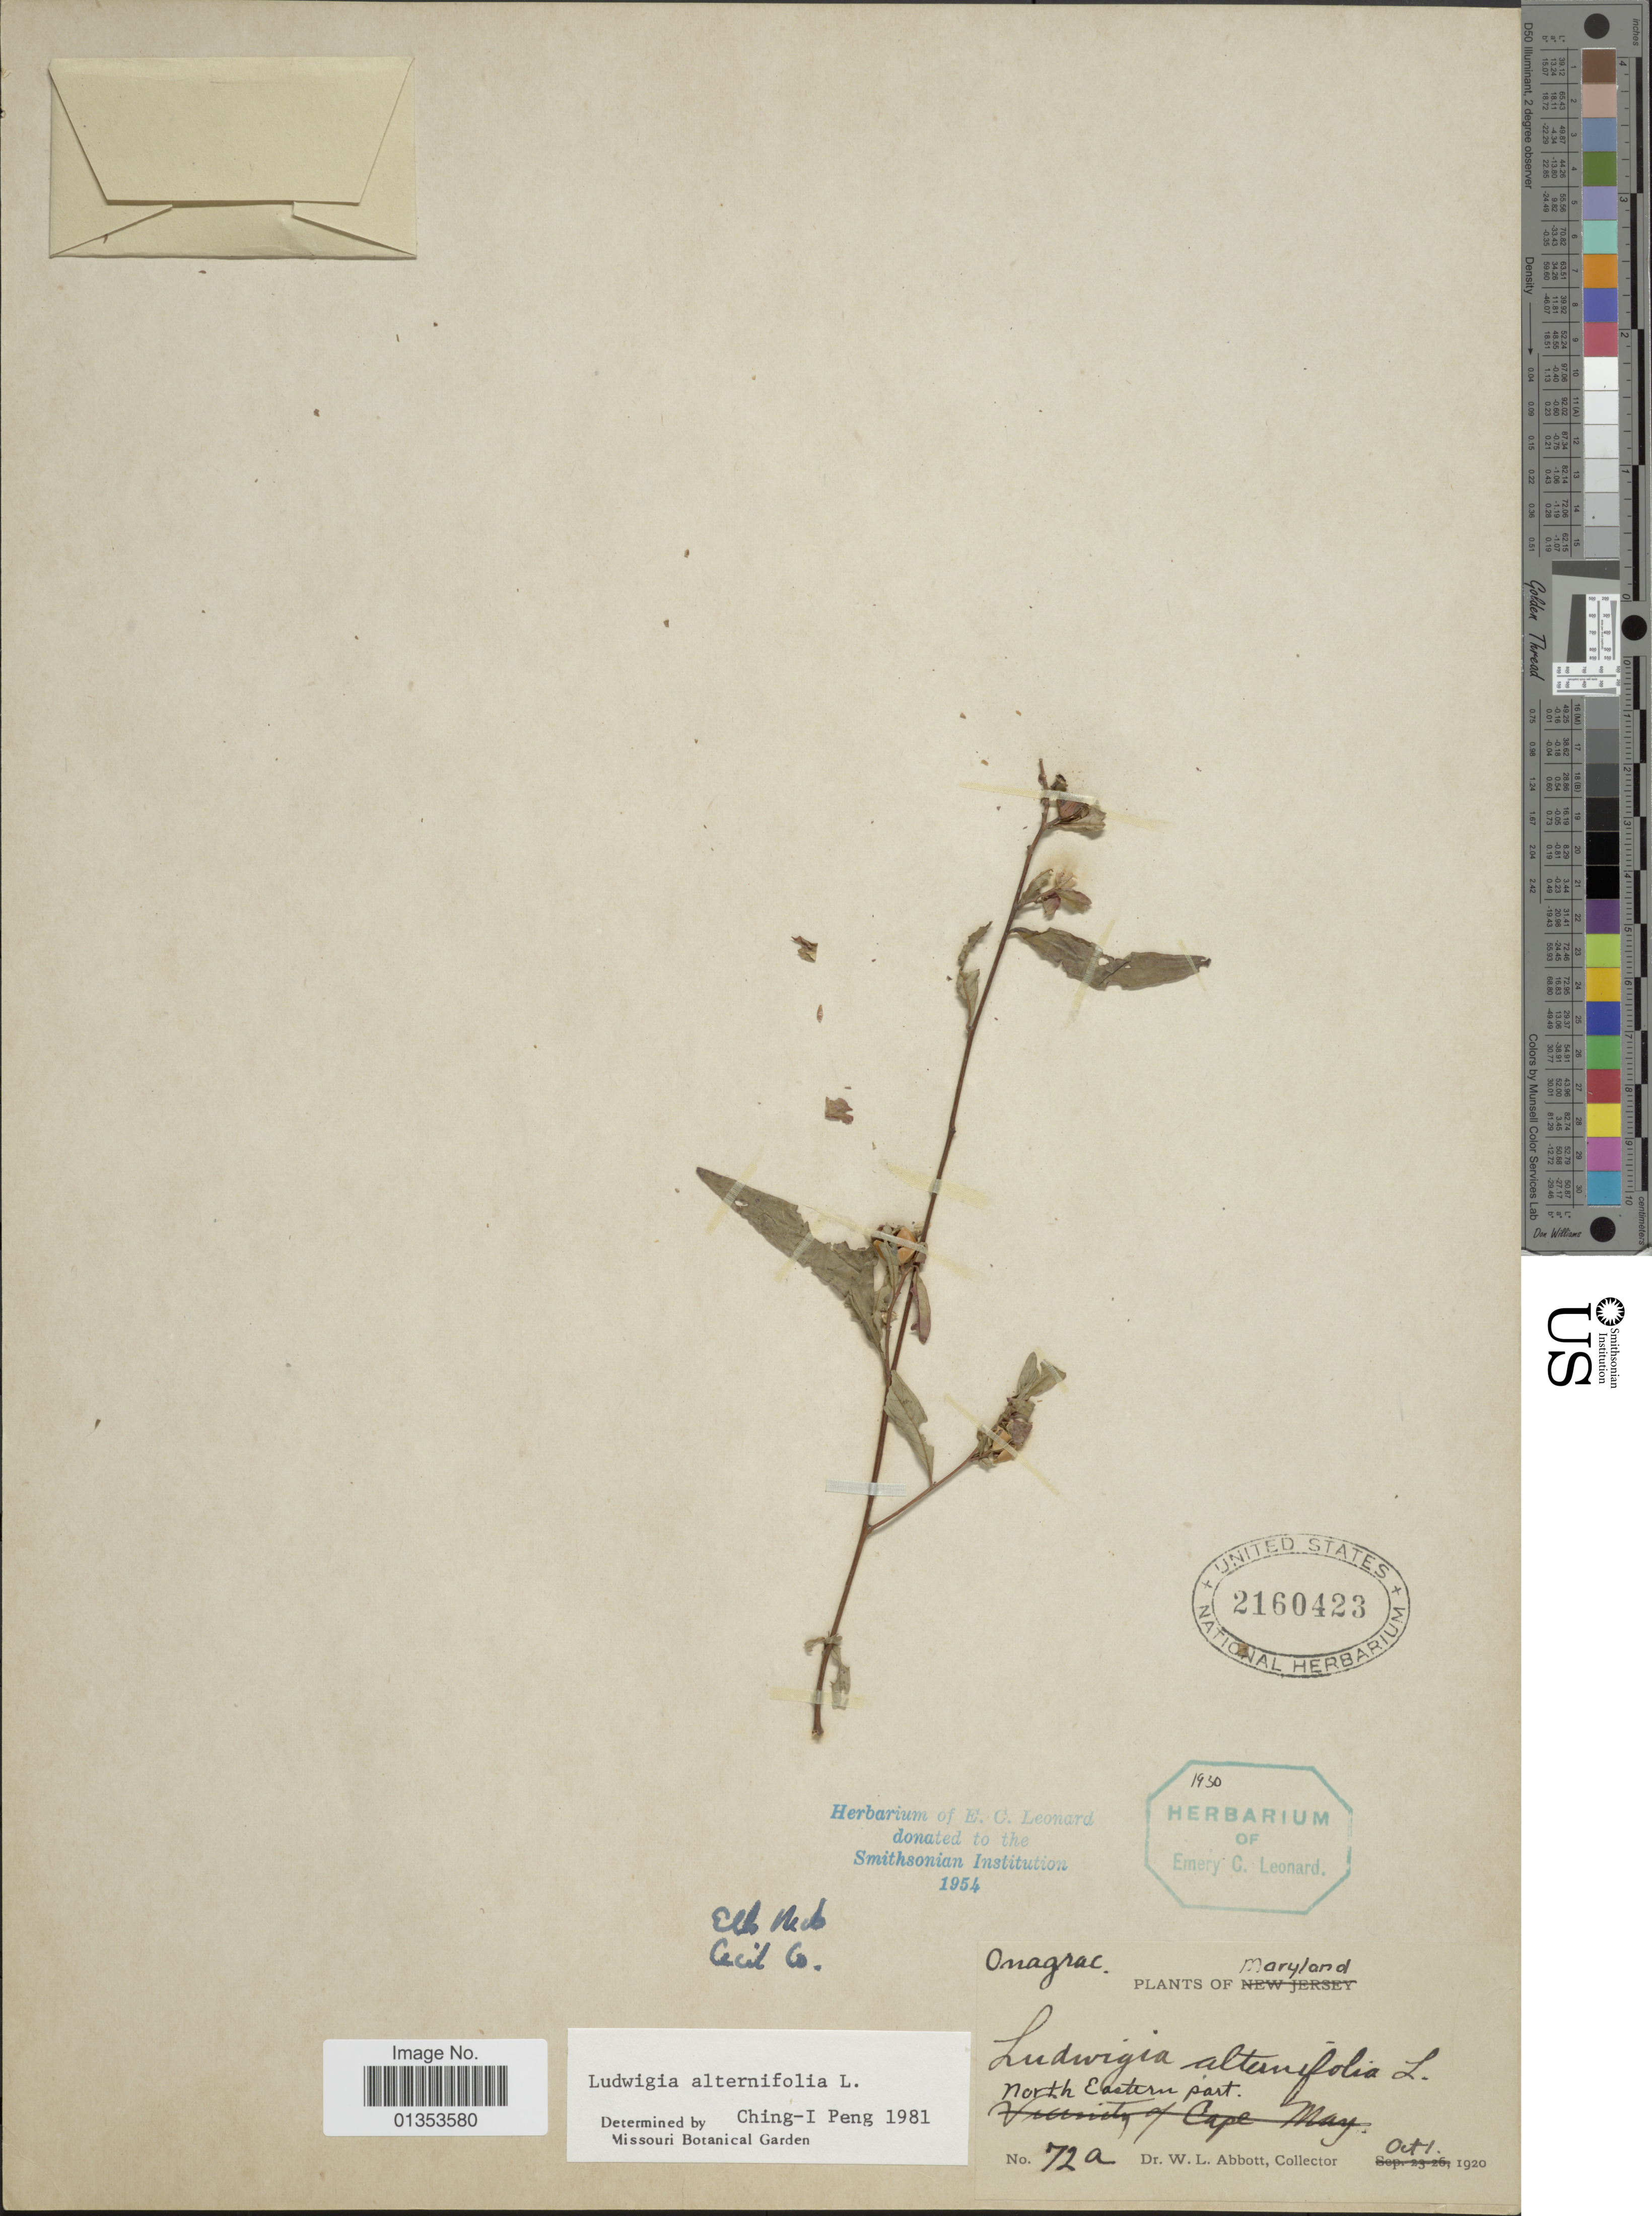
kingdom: Plantae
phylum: Tracheophyta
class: Magnoliopsida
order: Myrtales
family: Onagraceae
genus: Ludwigia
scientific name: Ludwigia alternifolia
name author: L.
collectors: W. L. Abbott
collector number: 72a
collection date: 1920-10-01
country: United States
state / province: Maryland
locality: North Eastern part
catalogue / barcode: US 2160423